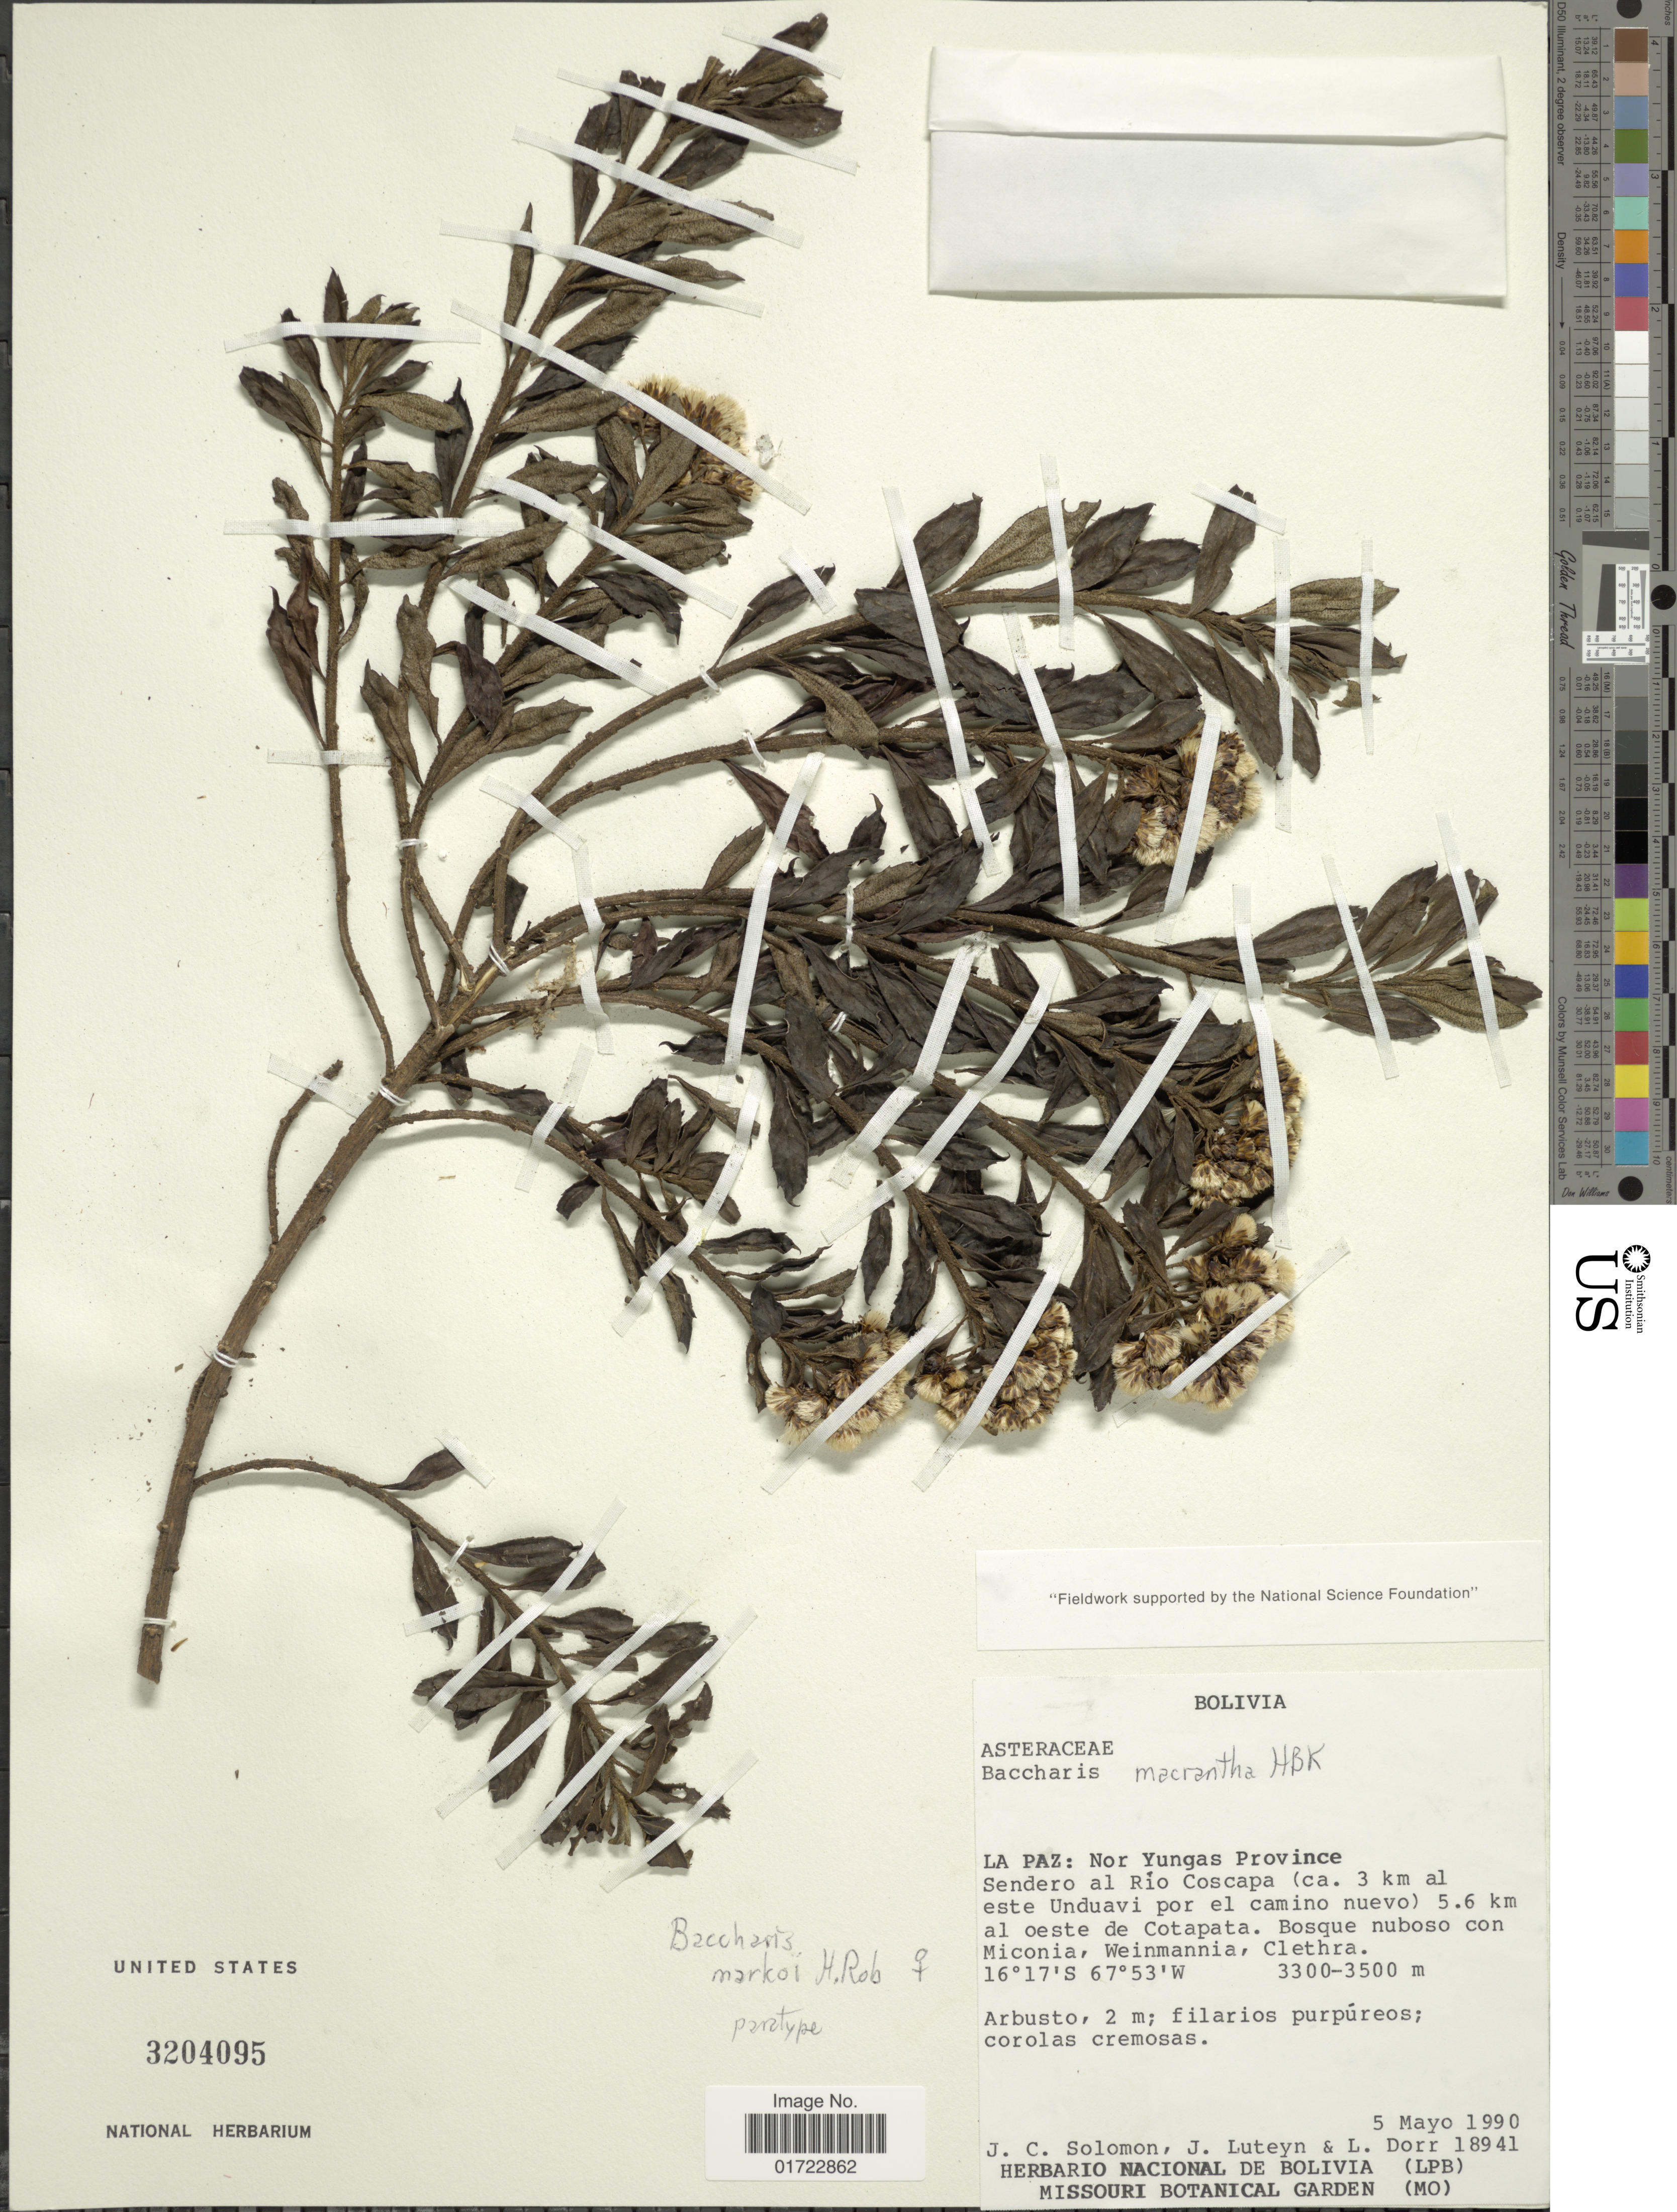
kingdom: Plantae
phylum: Tracheophyta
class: Magnoliopsida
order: Asterales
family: Asteraceae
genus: Baccharis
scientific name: Baccharis markoi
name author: H. Rob.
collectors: J. C. Solomon, J. L. Luteyn & L. J. Dorr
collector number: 18941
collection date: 1990-05-05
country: Bolivia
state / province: La Paz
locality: Nor Yungas Province. Sendere al Río Coscapa (ca. 3 km al este Unduavi por el camino nuevo) 5.6 km al oest de Cotapata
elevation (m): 3300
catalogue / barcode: US 3204095